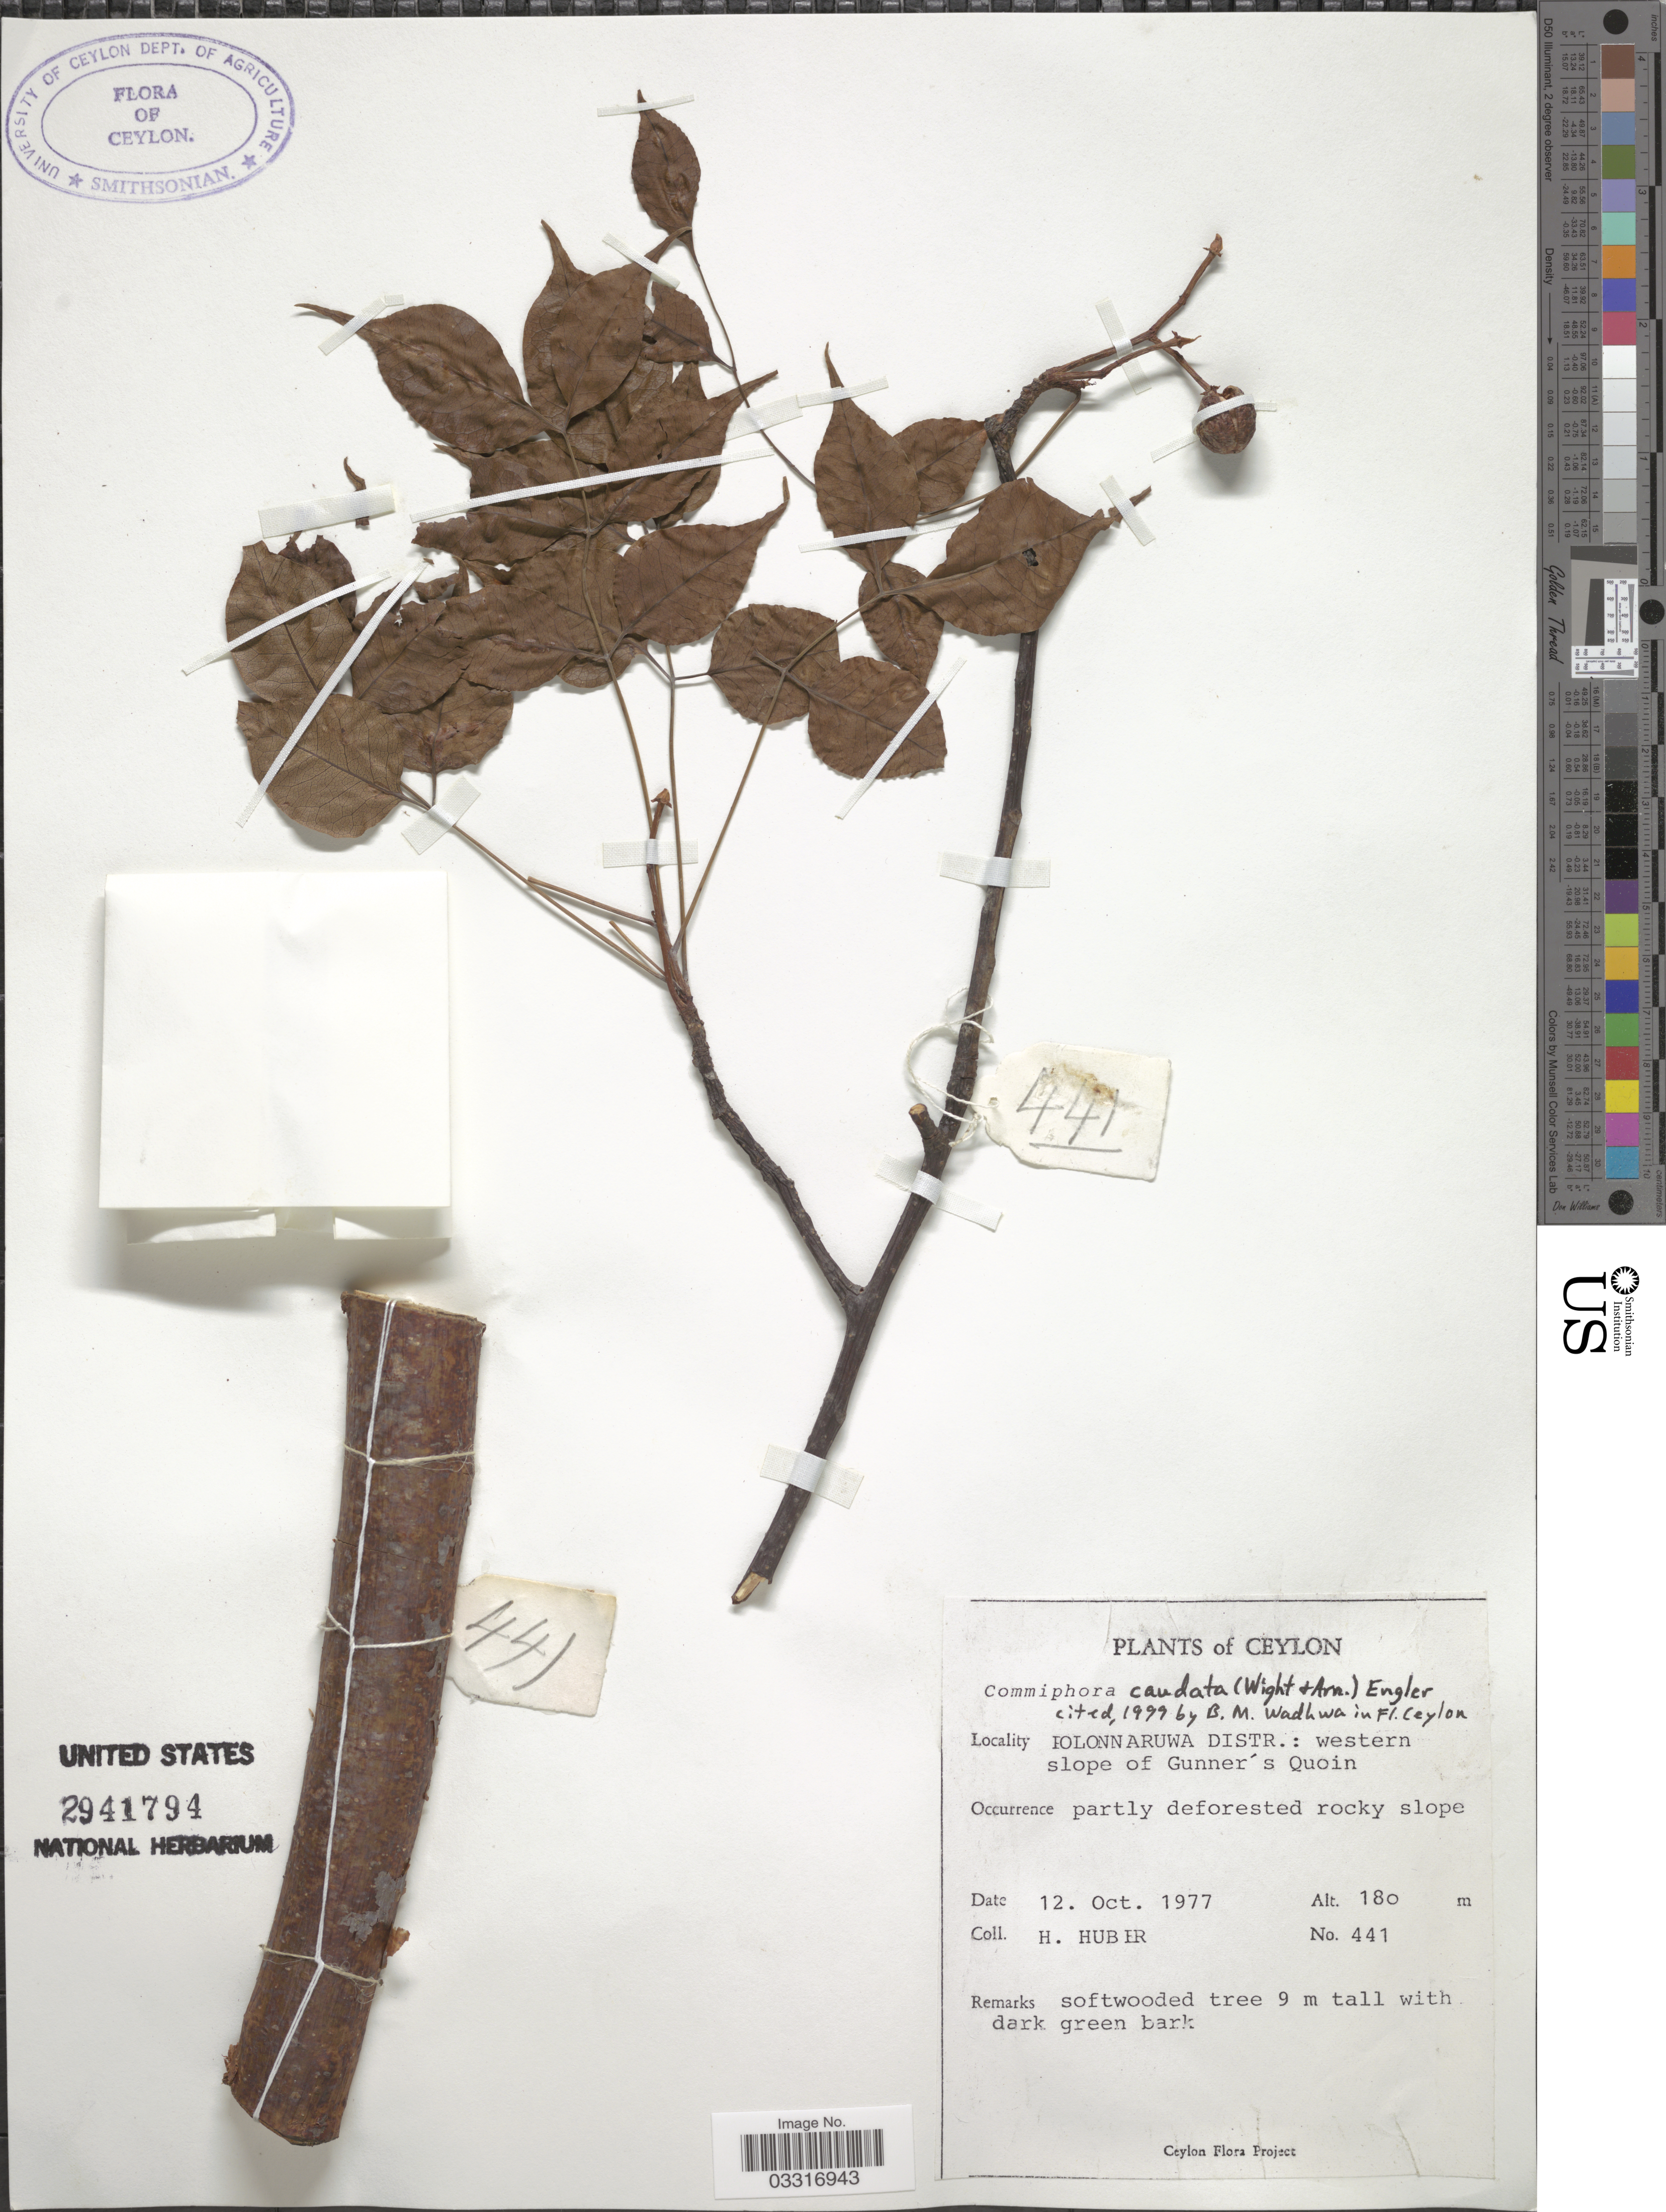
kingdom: Plantae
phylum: Tracheophyta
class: Magnoliopsida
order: Sapindales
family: Burseraceae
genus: Commiphora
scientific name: Commiphora caudata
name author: Engl.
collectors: H. Huber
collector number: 441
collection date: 1977-10-12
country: Sri Lanka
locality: Ceylon, Polonnaruwa Distr.: western slope of Gunner's Quoin.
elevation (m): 180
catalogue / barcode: US 2941794